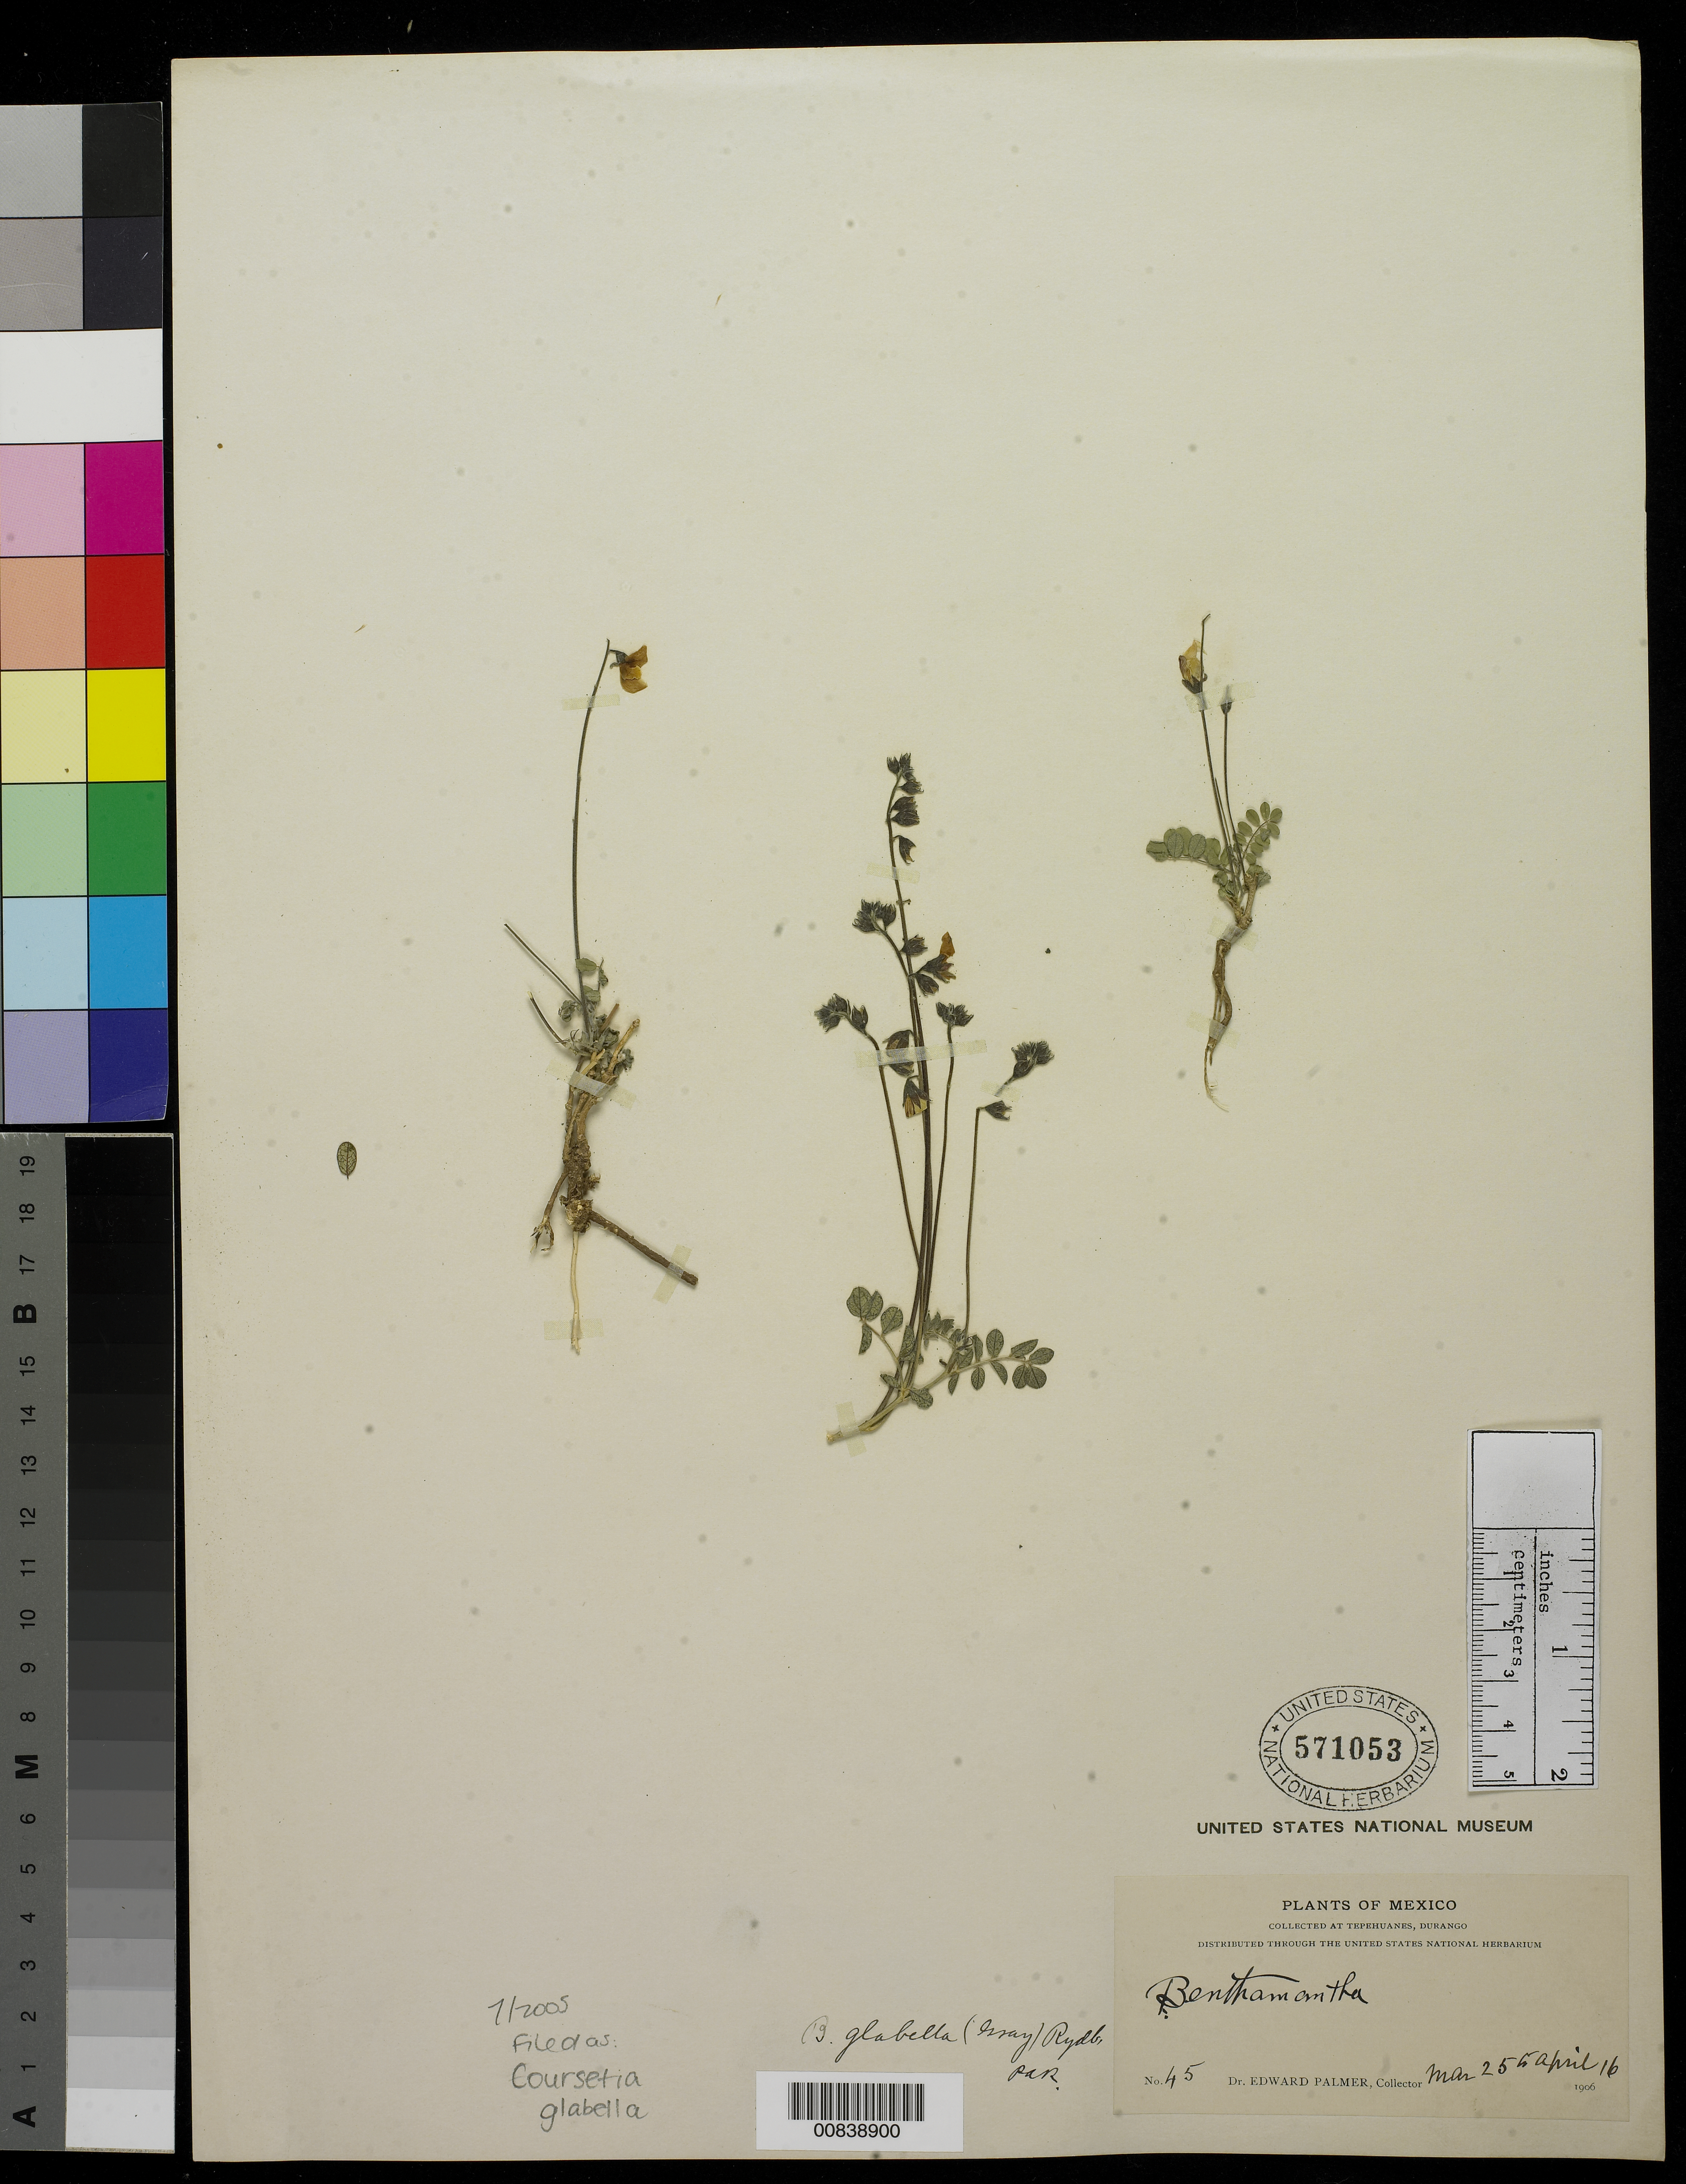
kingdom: Plantae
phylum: Tracheophyta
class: Magnoliopsida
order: Fabales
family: Fabaceae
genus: Coursetia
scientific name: Coursetia glabella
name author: (A. Gray) Lavin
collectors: E. Palmer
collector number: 45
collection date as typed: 25 Mar 1906 to 16 Apr 1906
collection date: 1906-03-25/1906-04-16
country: Mexico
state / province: Durango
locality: Tepehuanes, Durango.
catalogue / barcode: US 571053